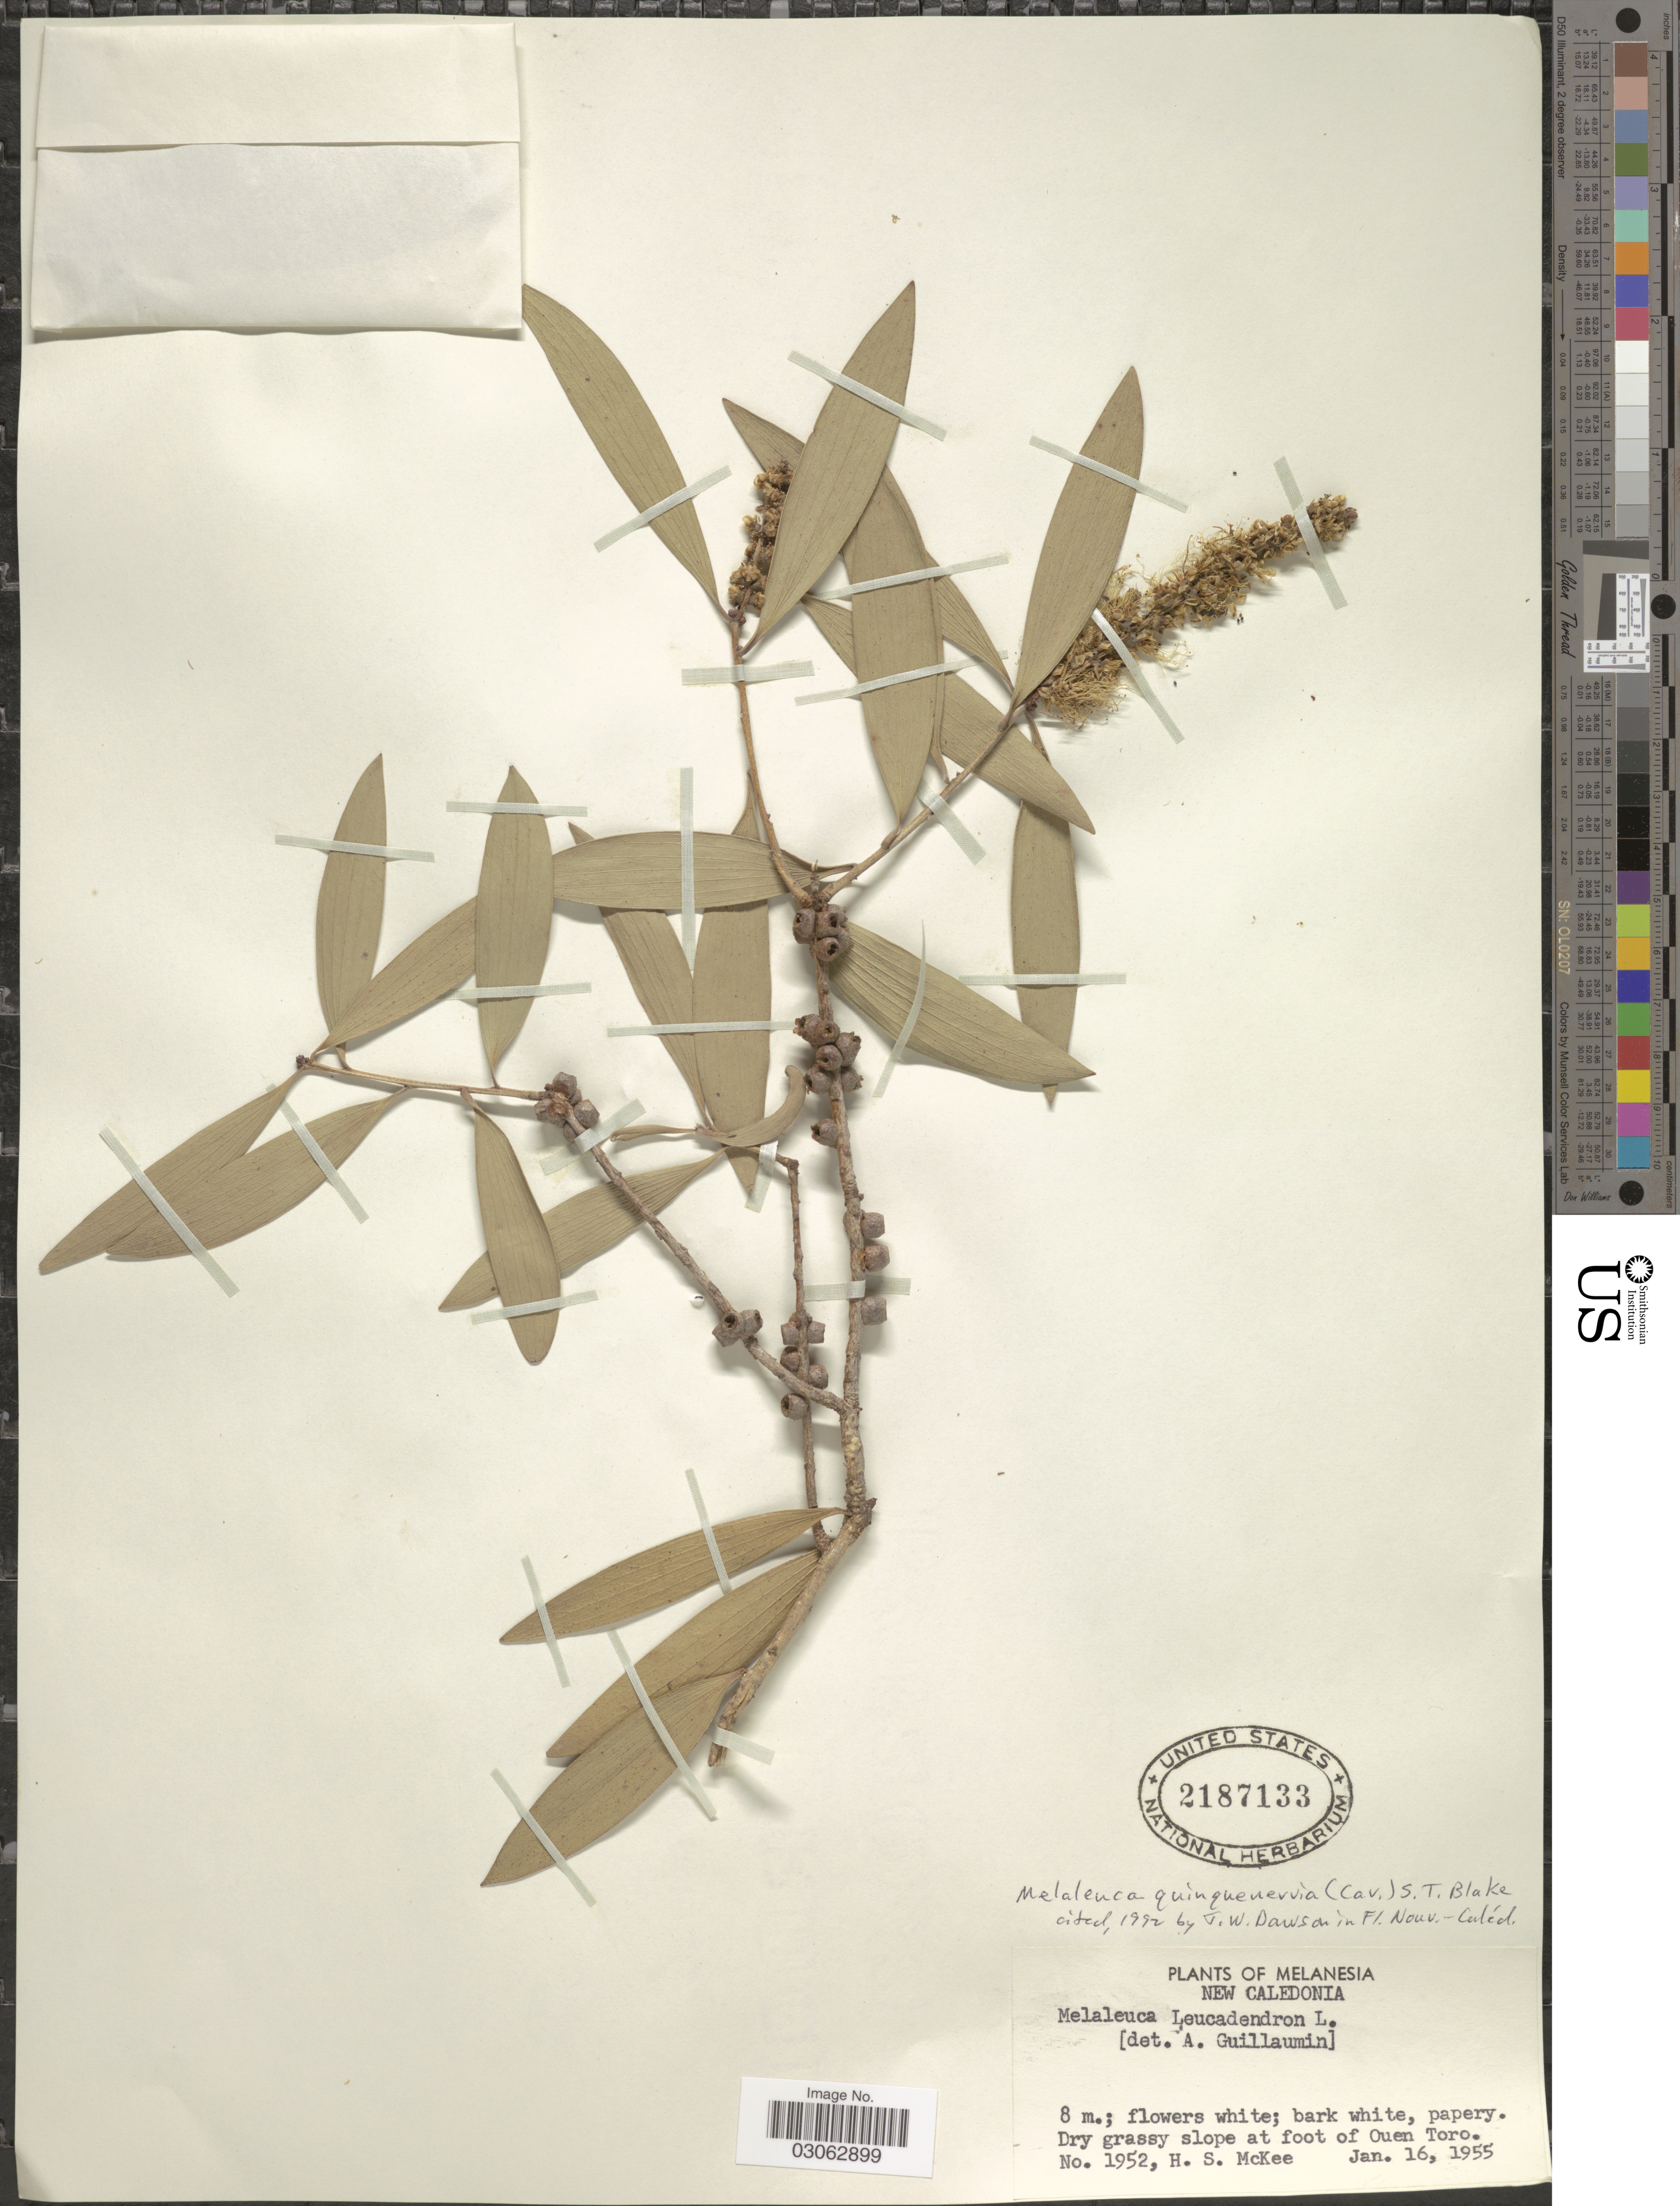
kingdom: Plantae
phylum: Tracheophyta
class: Magnoliopsida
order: Myrtales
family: Myrtaceae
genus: Melaleuca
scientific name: Melaleuca quinquenervia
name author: (Cav.) S.T. Blake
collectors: H. S. McKee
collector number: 1952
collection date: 1955-01-16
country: New Caledonia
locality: Melanesia. Dry grassy slope at foot of Ouen Toro.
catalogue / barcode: US 2187133